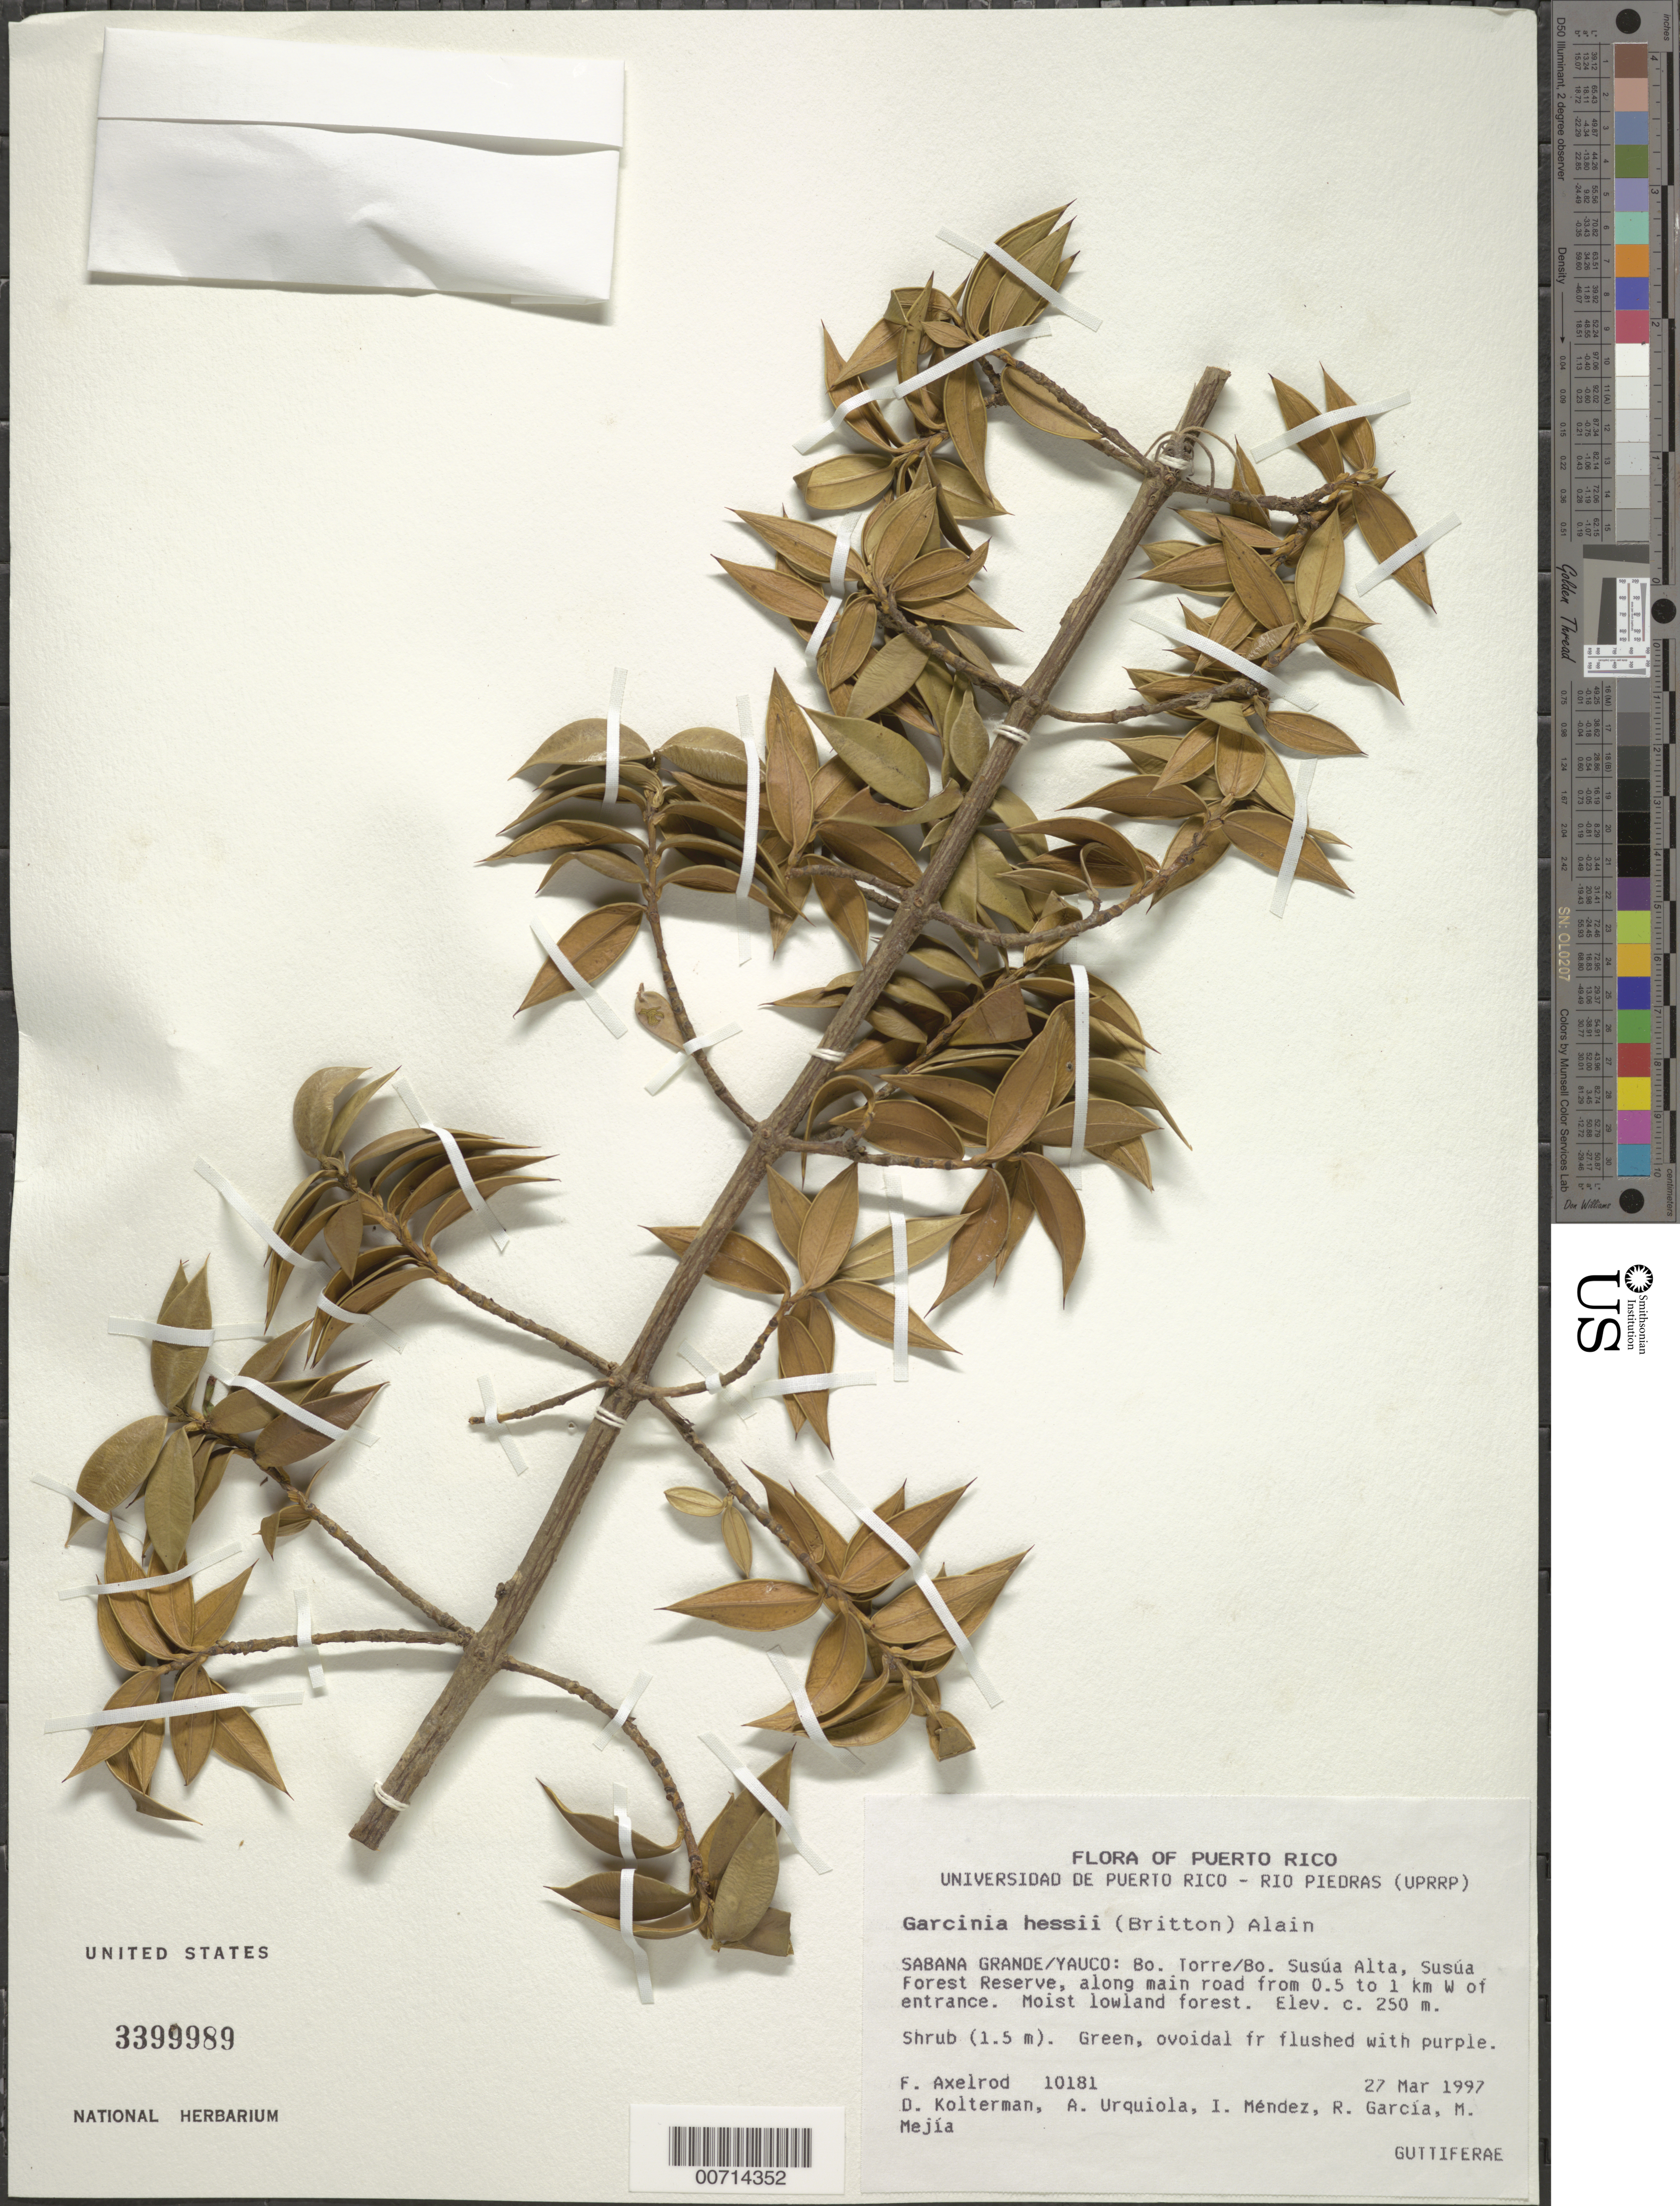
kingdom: Plantae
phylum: Tracheophyta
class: Magnoliopsida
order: Malpighiales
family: Clusiaceae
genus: Garcinia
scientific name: Garcinia hessii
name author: (Britton) Alain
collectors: F. S. Axelrod & et al.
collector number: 10181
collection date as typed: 27 Mar 1997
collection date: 1997-03-27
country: Puerto Rico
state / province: Sabana Grande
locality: Sabana Grande/Yauco: Bo. Torre/Bo. Susúa Alta, Susúa Forest Reserve, along main road from 0.5 to 1 km W of entrance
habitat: Moist lowland forest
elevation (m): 250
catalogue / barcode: US 3399989